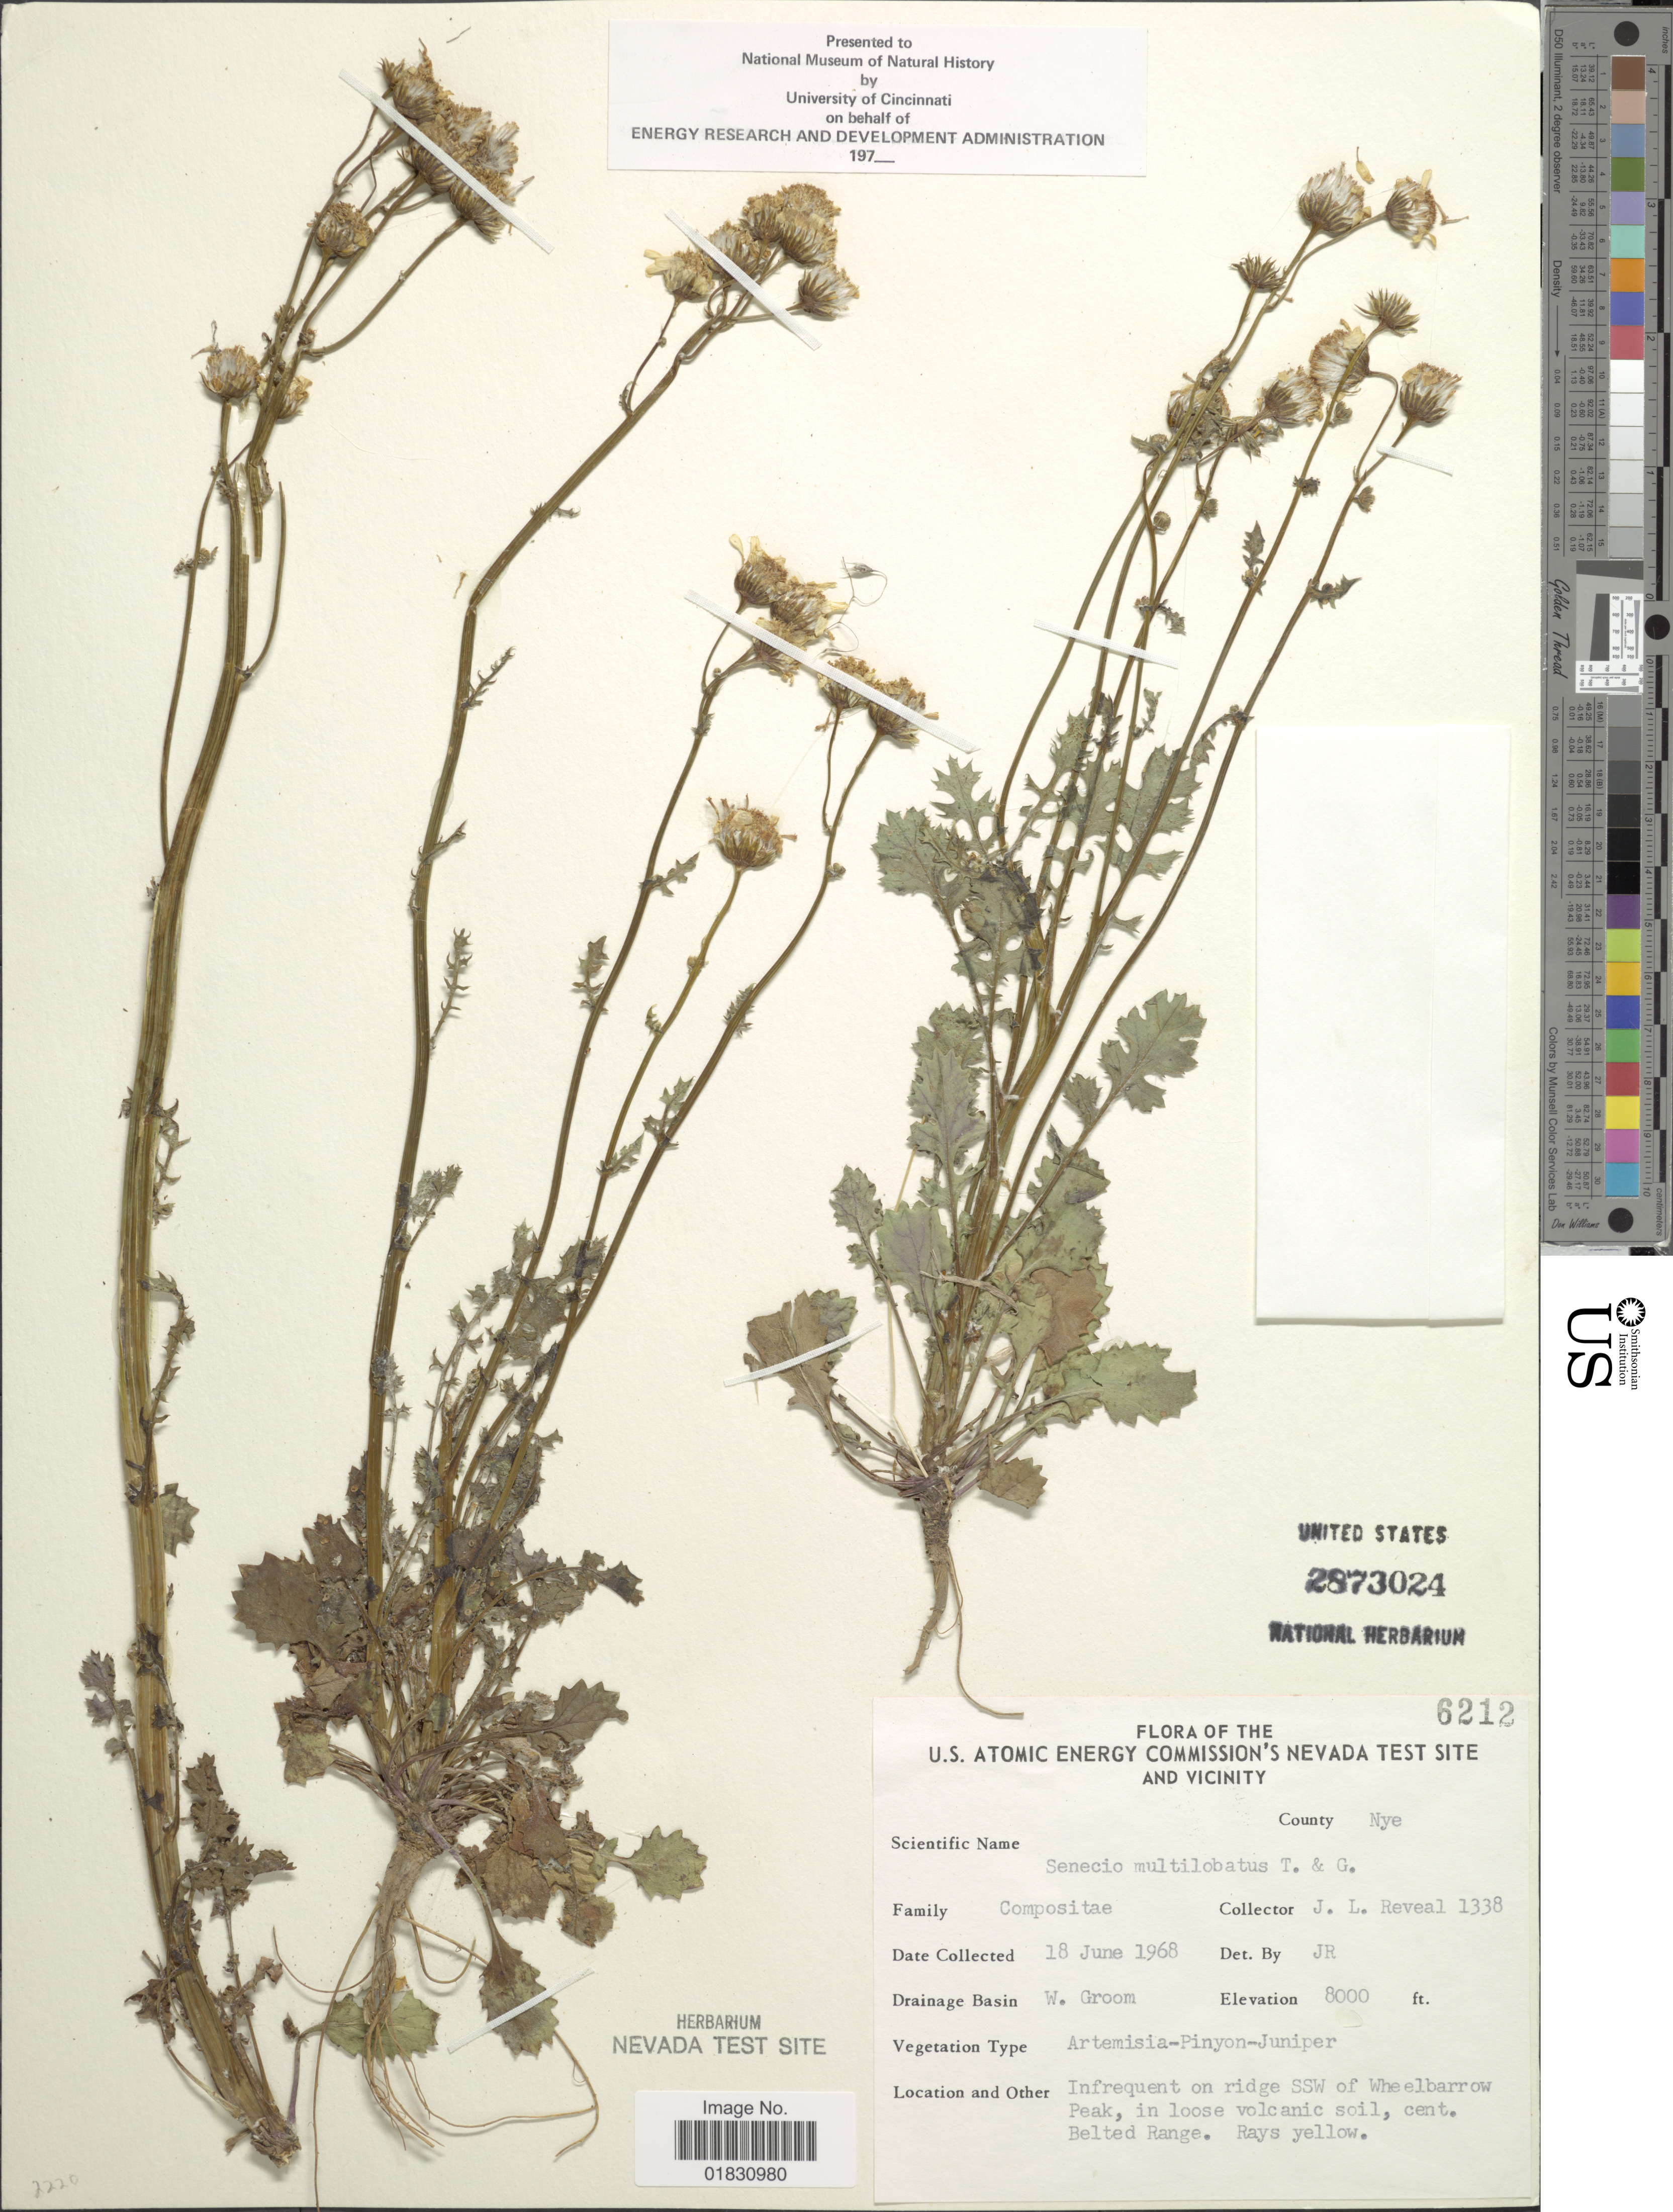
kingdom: Plantae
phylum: Tracheophyta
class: Magnoliopsida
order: Asterales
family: Asteraceae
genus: Packera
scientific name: Packera multilobata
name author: (Torr. & A. Gray) W.A. Weber & Á. Löve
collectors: J. L. Reveal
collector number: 6212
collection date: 1968-06-18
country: United States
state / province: Nevada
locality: U.S. Atomic Energy Commission's Nevada Test Site And Vicinity, County Nye, Drainage Basin W. Groom, Infrequent on ridge SSW of Wheelbarrow Peak, in loose volcanic soil, cent. Belted Range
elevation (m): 2438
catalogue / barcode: US 2873024